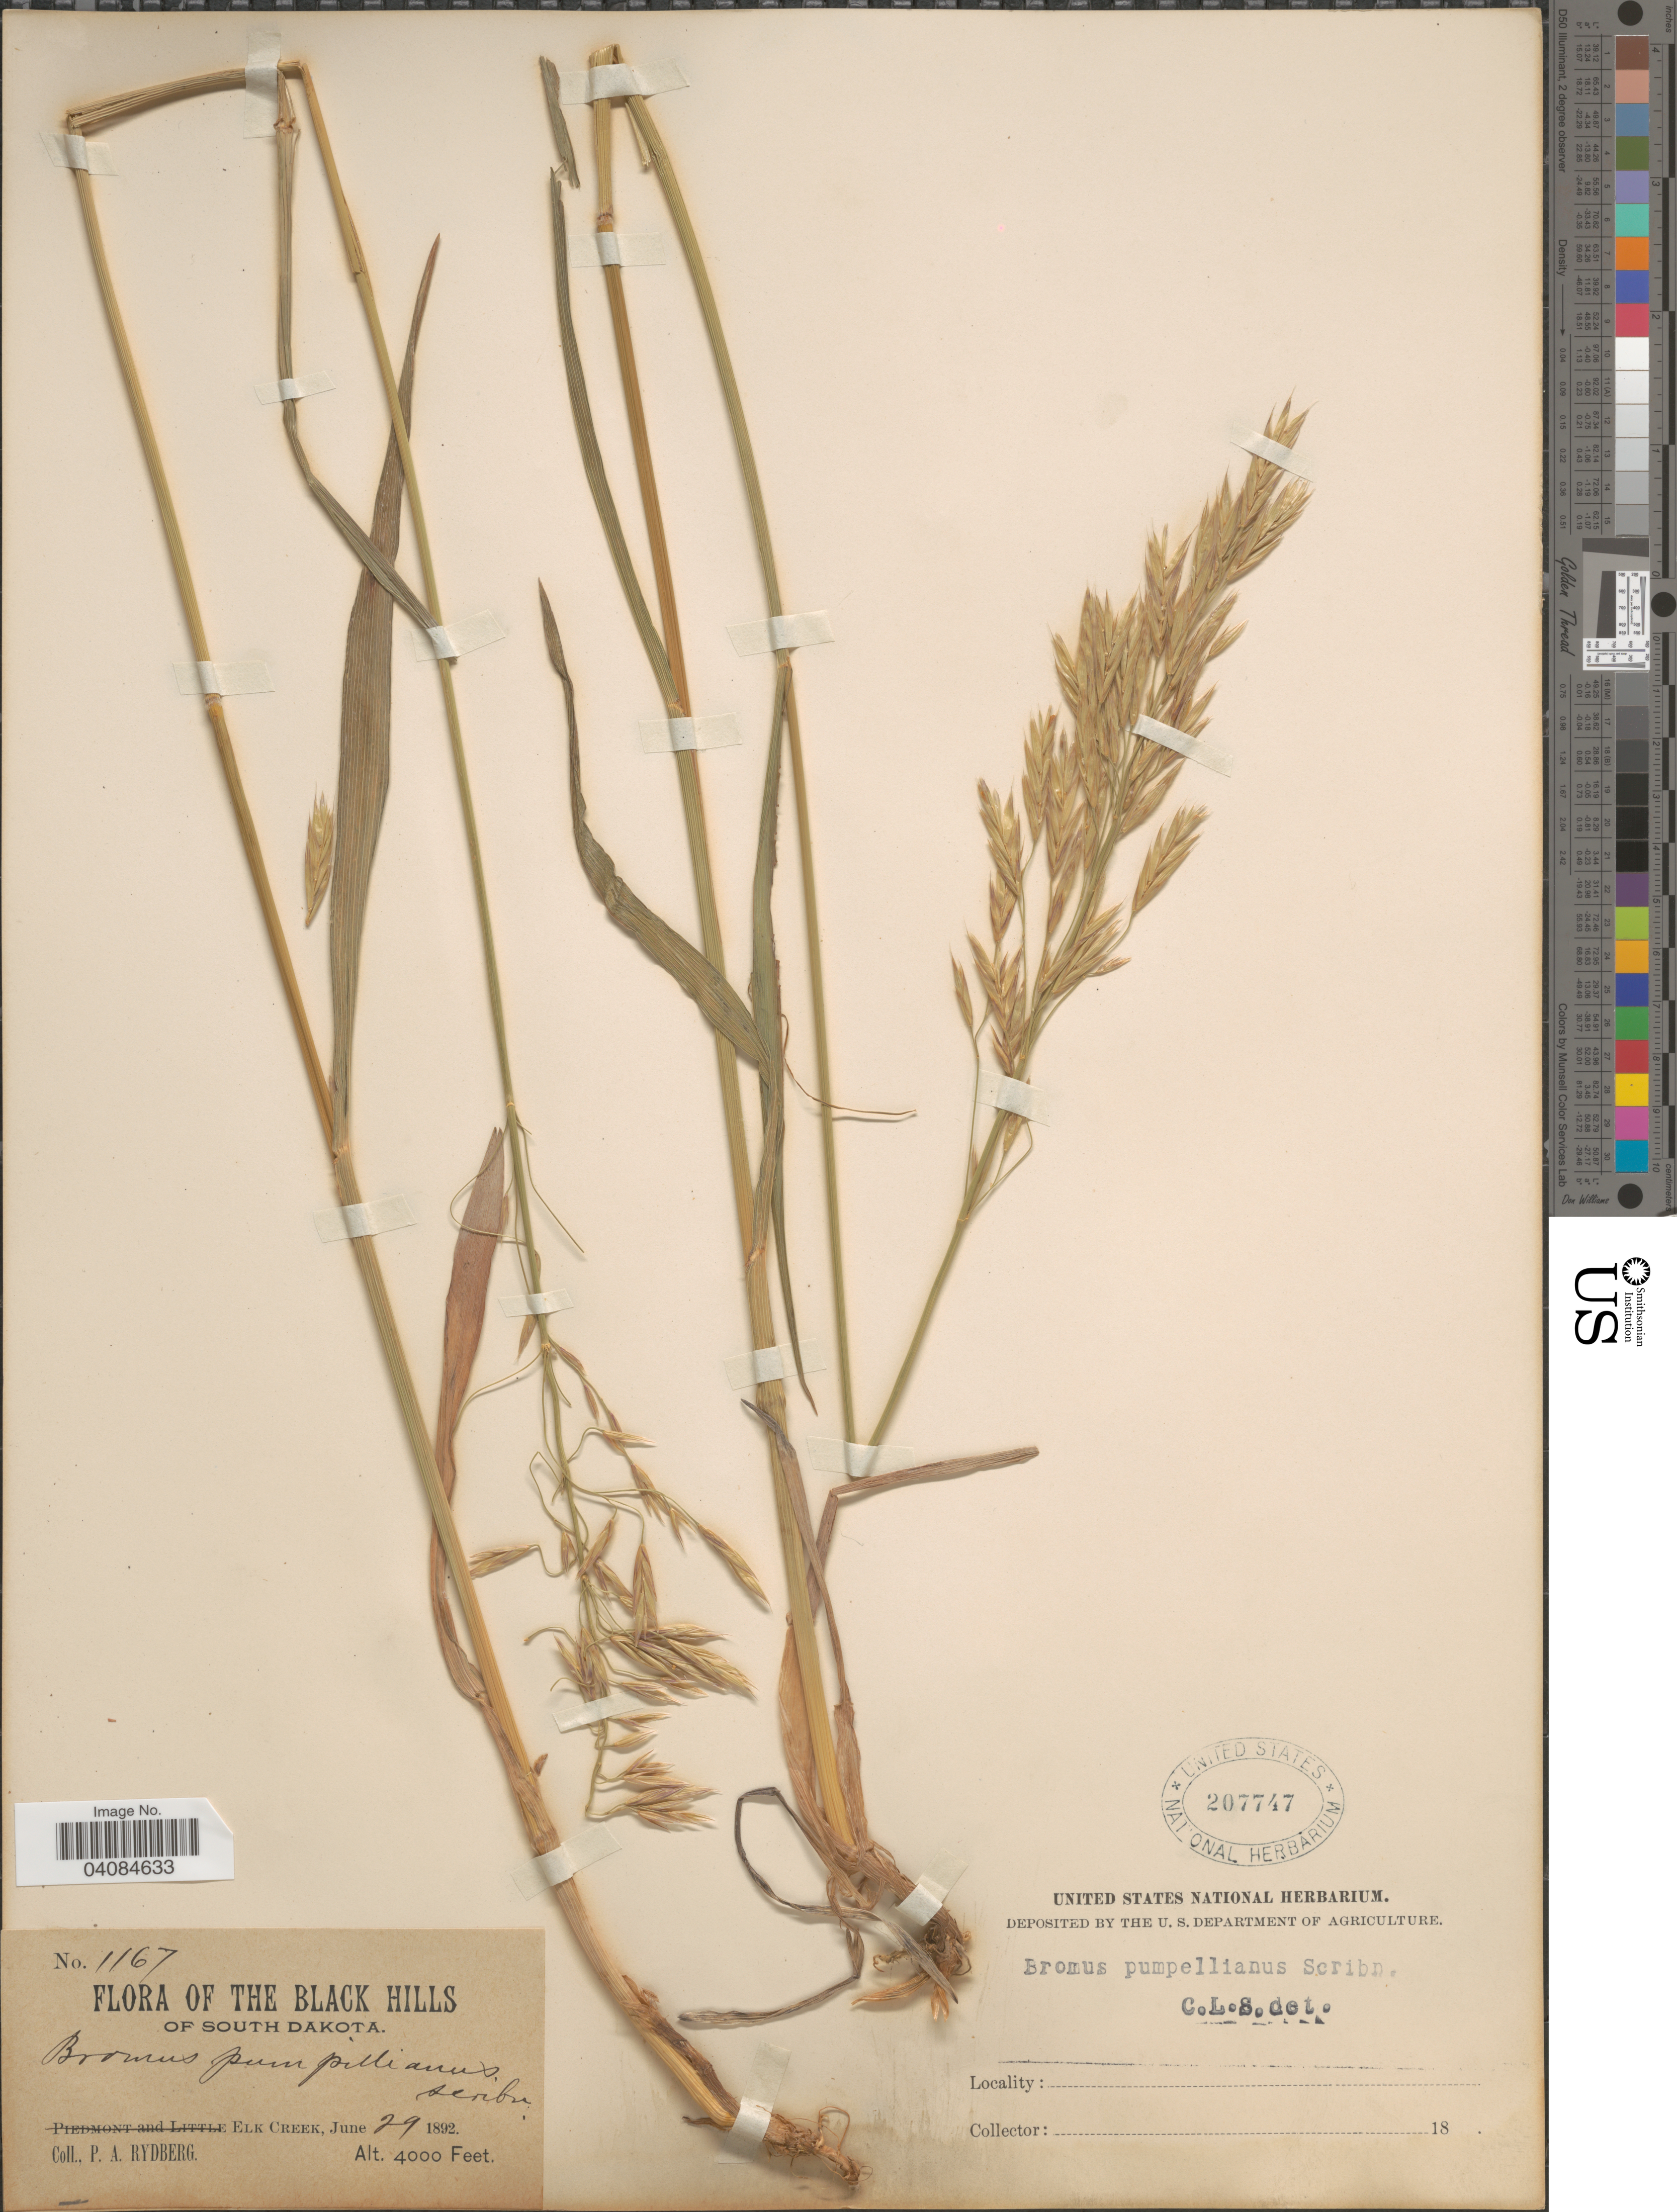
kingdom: Plantae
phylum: Tracheophyta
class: Liliopsida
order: Poales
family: Poaceae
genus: Bromus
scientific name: Bromus pumpellianus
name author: Scribn.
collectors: P. A. Rydberg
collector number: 1167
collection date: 1892-06-29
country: United States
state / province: South Dakota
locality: The Black Hills of South Dakota. Elk Creek.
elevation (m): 1219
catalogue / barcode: US 207747